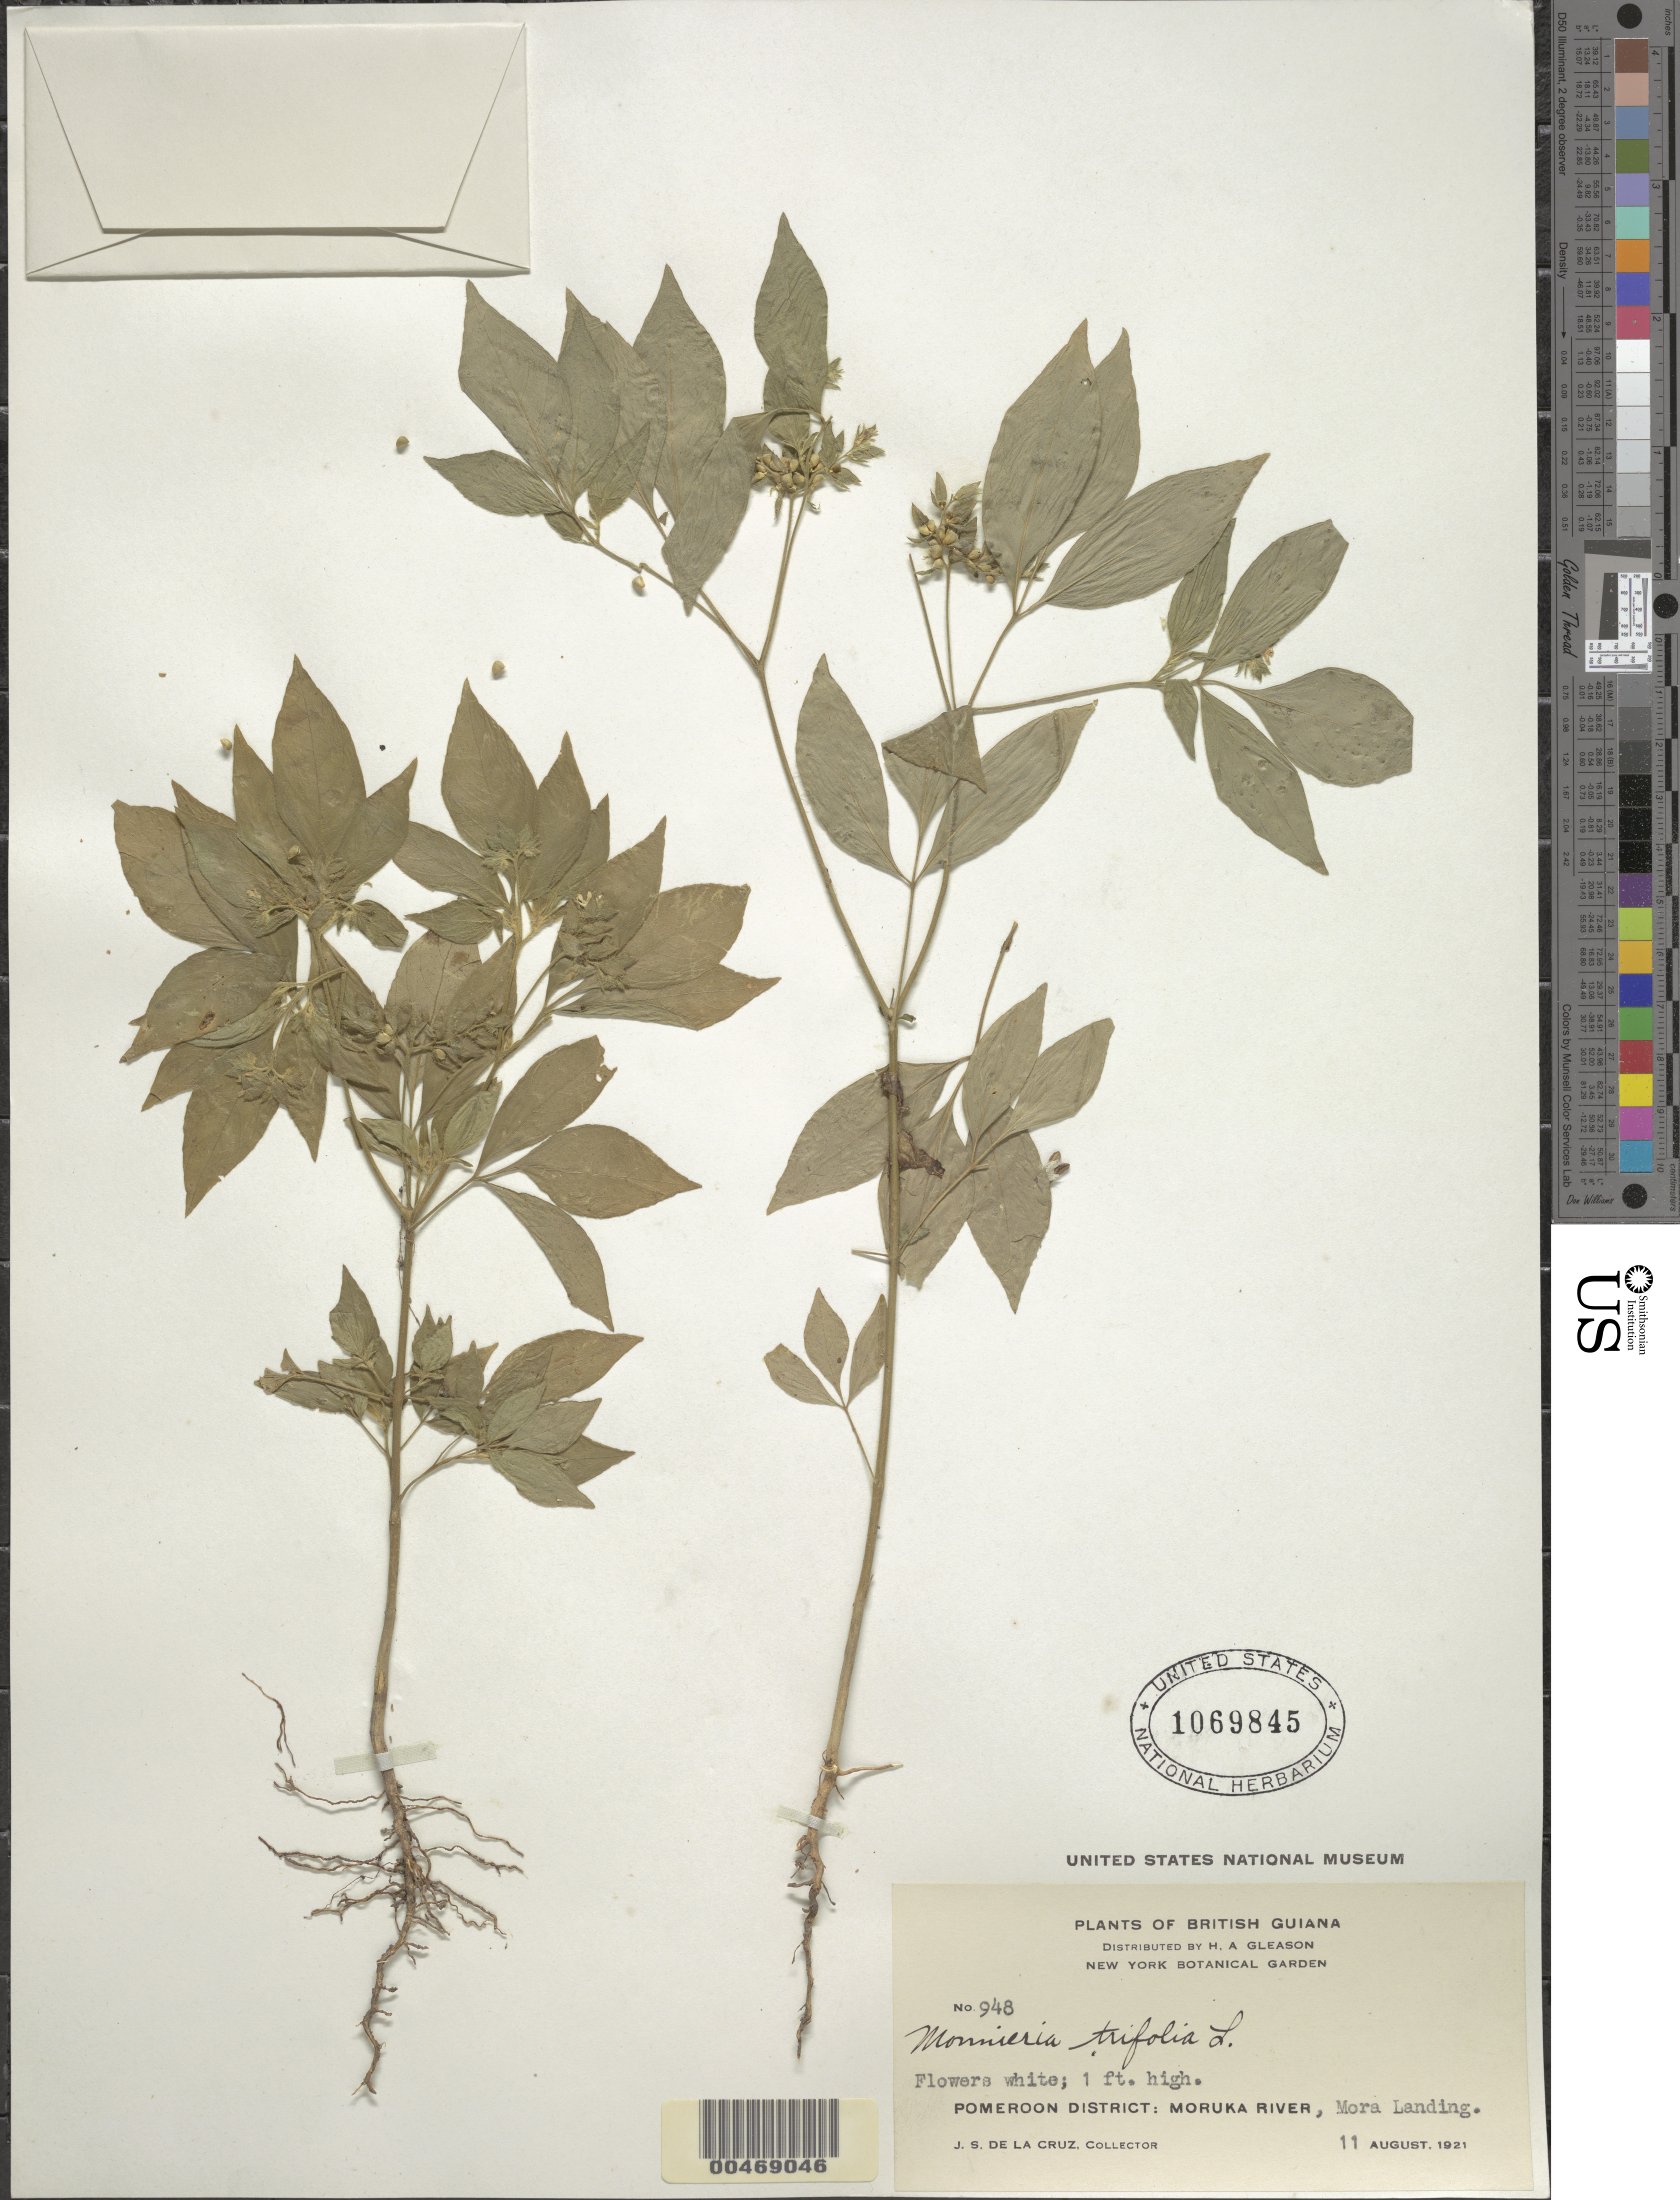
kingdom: Plantae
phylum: Tracheophyta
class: Magnoliopsida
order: Sapindales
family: Rutaceae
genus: Ertela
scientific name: Ertela trifolia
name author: (L.) Kuntze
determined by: Strong, Mark T., (BOT), Smithsonian Institution - National Museum of Natural History (UNITED STATES)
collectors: J. S. de la Cruz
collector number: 948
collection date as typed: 11-Aug-21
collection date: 1921-08-11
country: Guyana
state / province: Barima-Waini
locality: Mora Landing, Moruka R., Pomeroon Dist.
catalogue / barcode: US 1069845